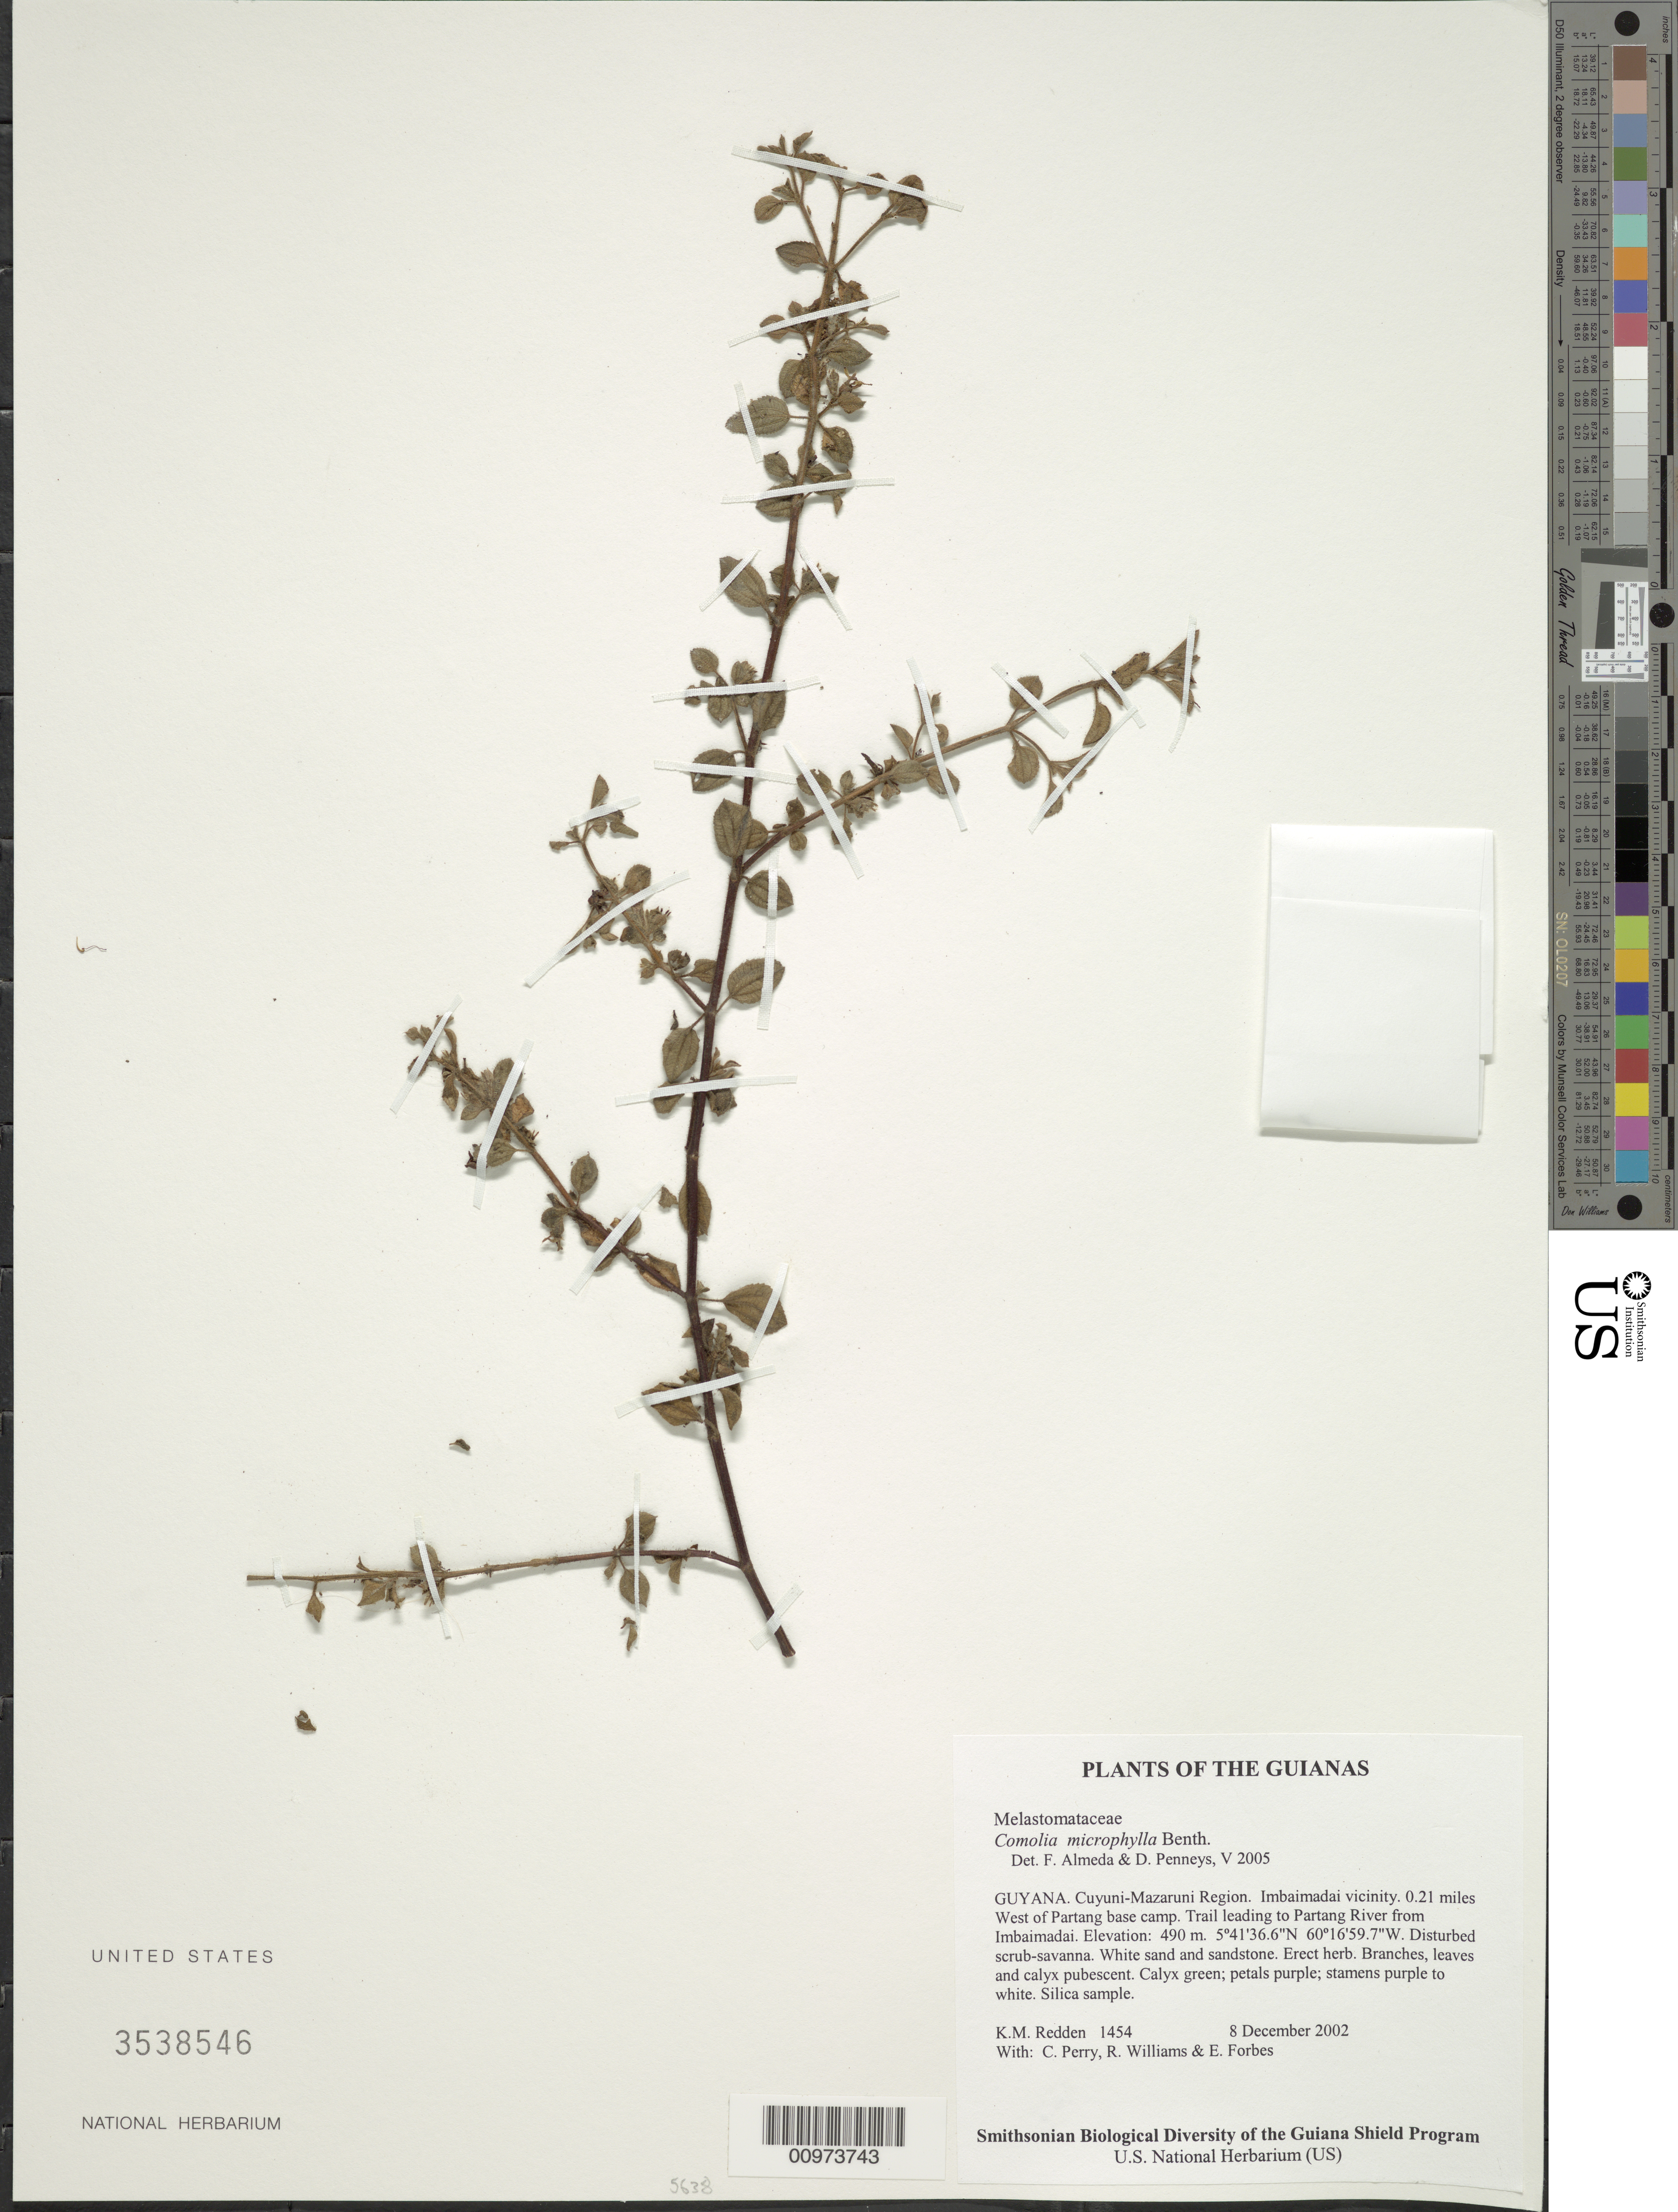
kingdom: Plantae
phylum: Tracheophyta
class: Magnoliopsida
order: Myrtales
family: Melastomataceae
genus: Comolia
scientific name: Comolia microphylla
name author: Benth.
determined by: Almeda, F.; Penneys, D. S.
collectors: K. M. Redden, C. Perry, R. Williams & E. Forbes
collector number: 1454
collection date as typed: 8 December 2002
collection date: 2002-12-08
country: Guyana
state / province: Cuyuni-Mazaruni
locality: Imbaimadai vicinity. 0.21 miles West of Partang base camp. Trail leading to Partang River from Imbaimadai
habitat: Disturbed scrub-savanna. White sand and sandstone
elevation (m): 490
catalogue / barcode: US 3538546